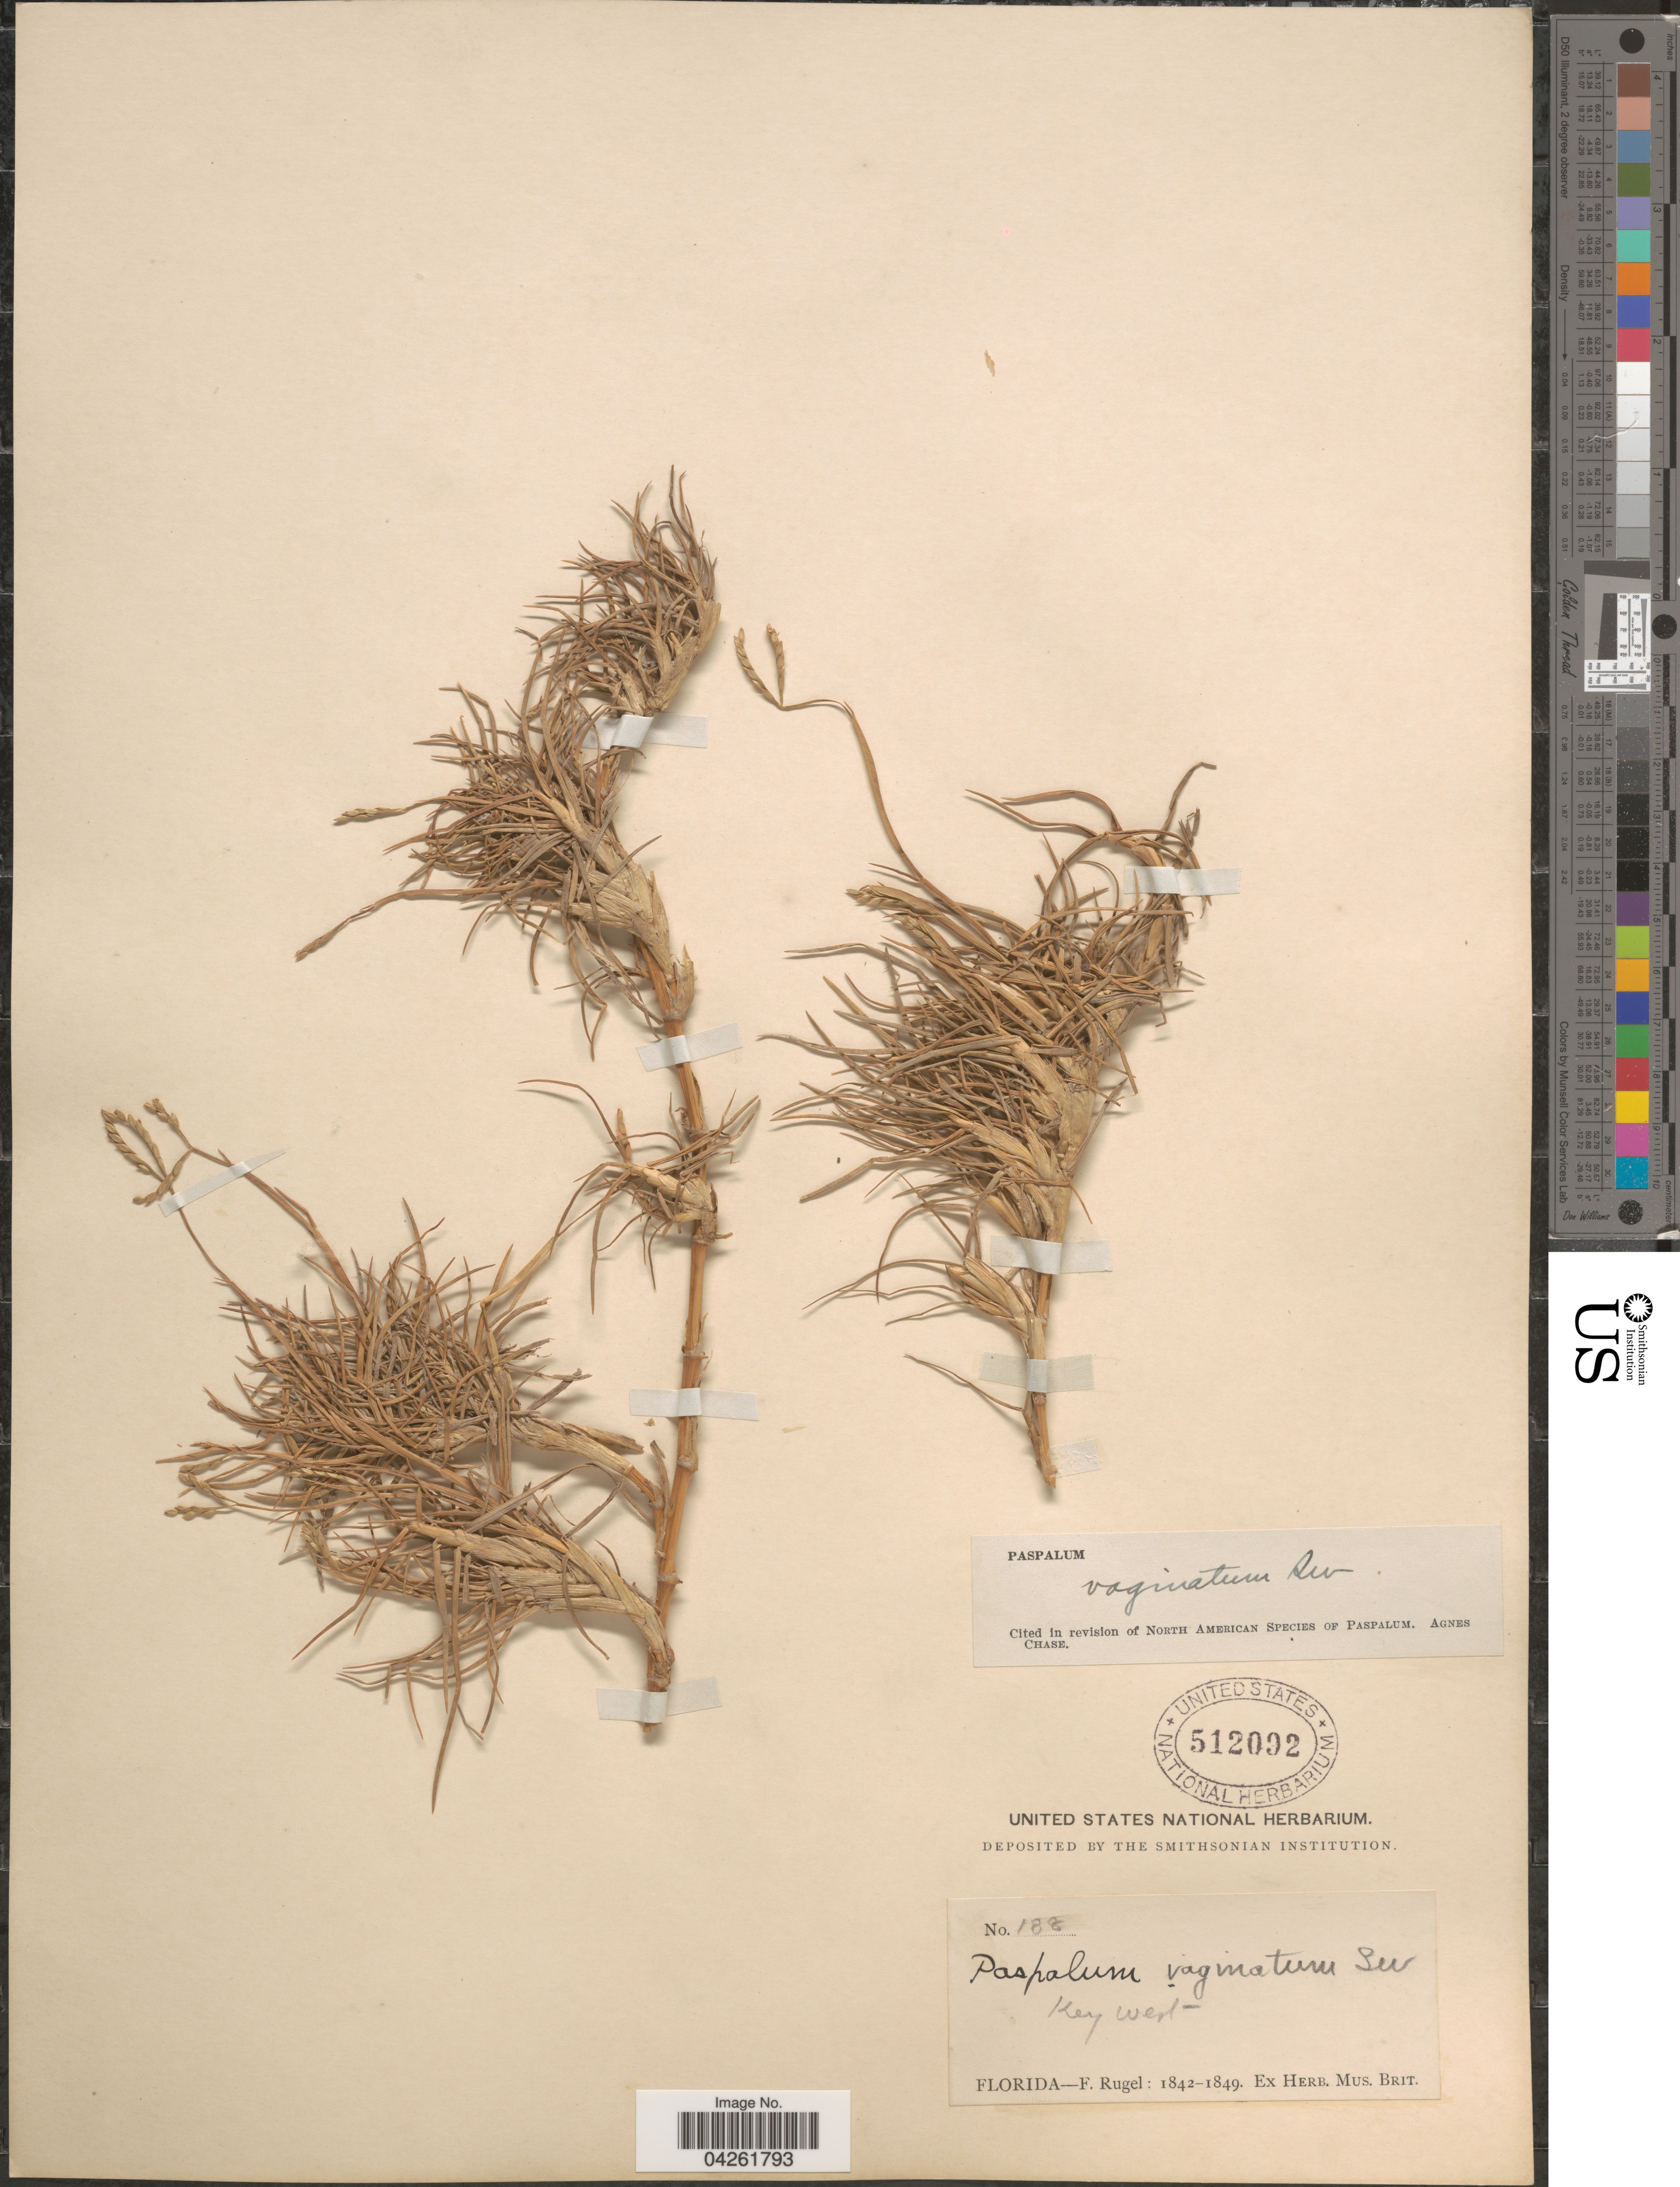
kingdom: Plantae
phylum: Tracheophyta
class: Liliopsida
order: Poales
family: Poaceae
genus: Paspalum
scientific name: Paspalum distichum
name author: L.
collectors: F. Rugel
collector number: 188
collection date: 1842/1849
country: United States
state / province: Florida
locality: Key West.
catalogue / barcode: US 512092